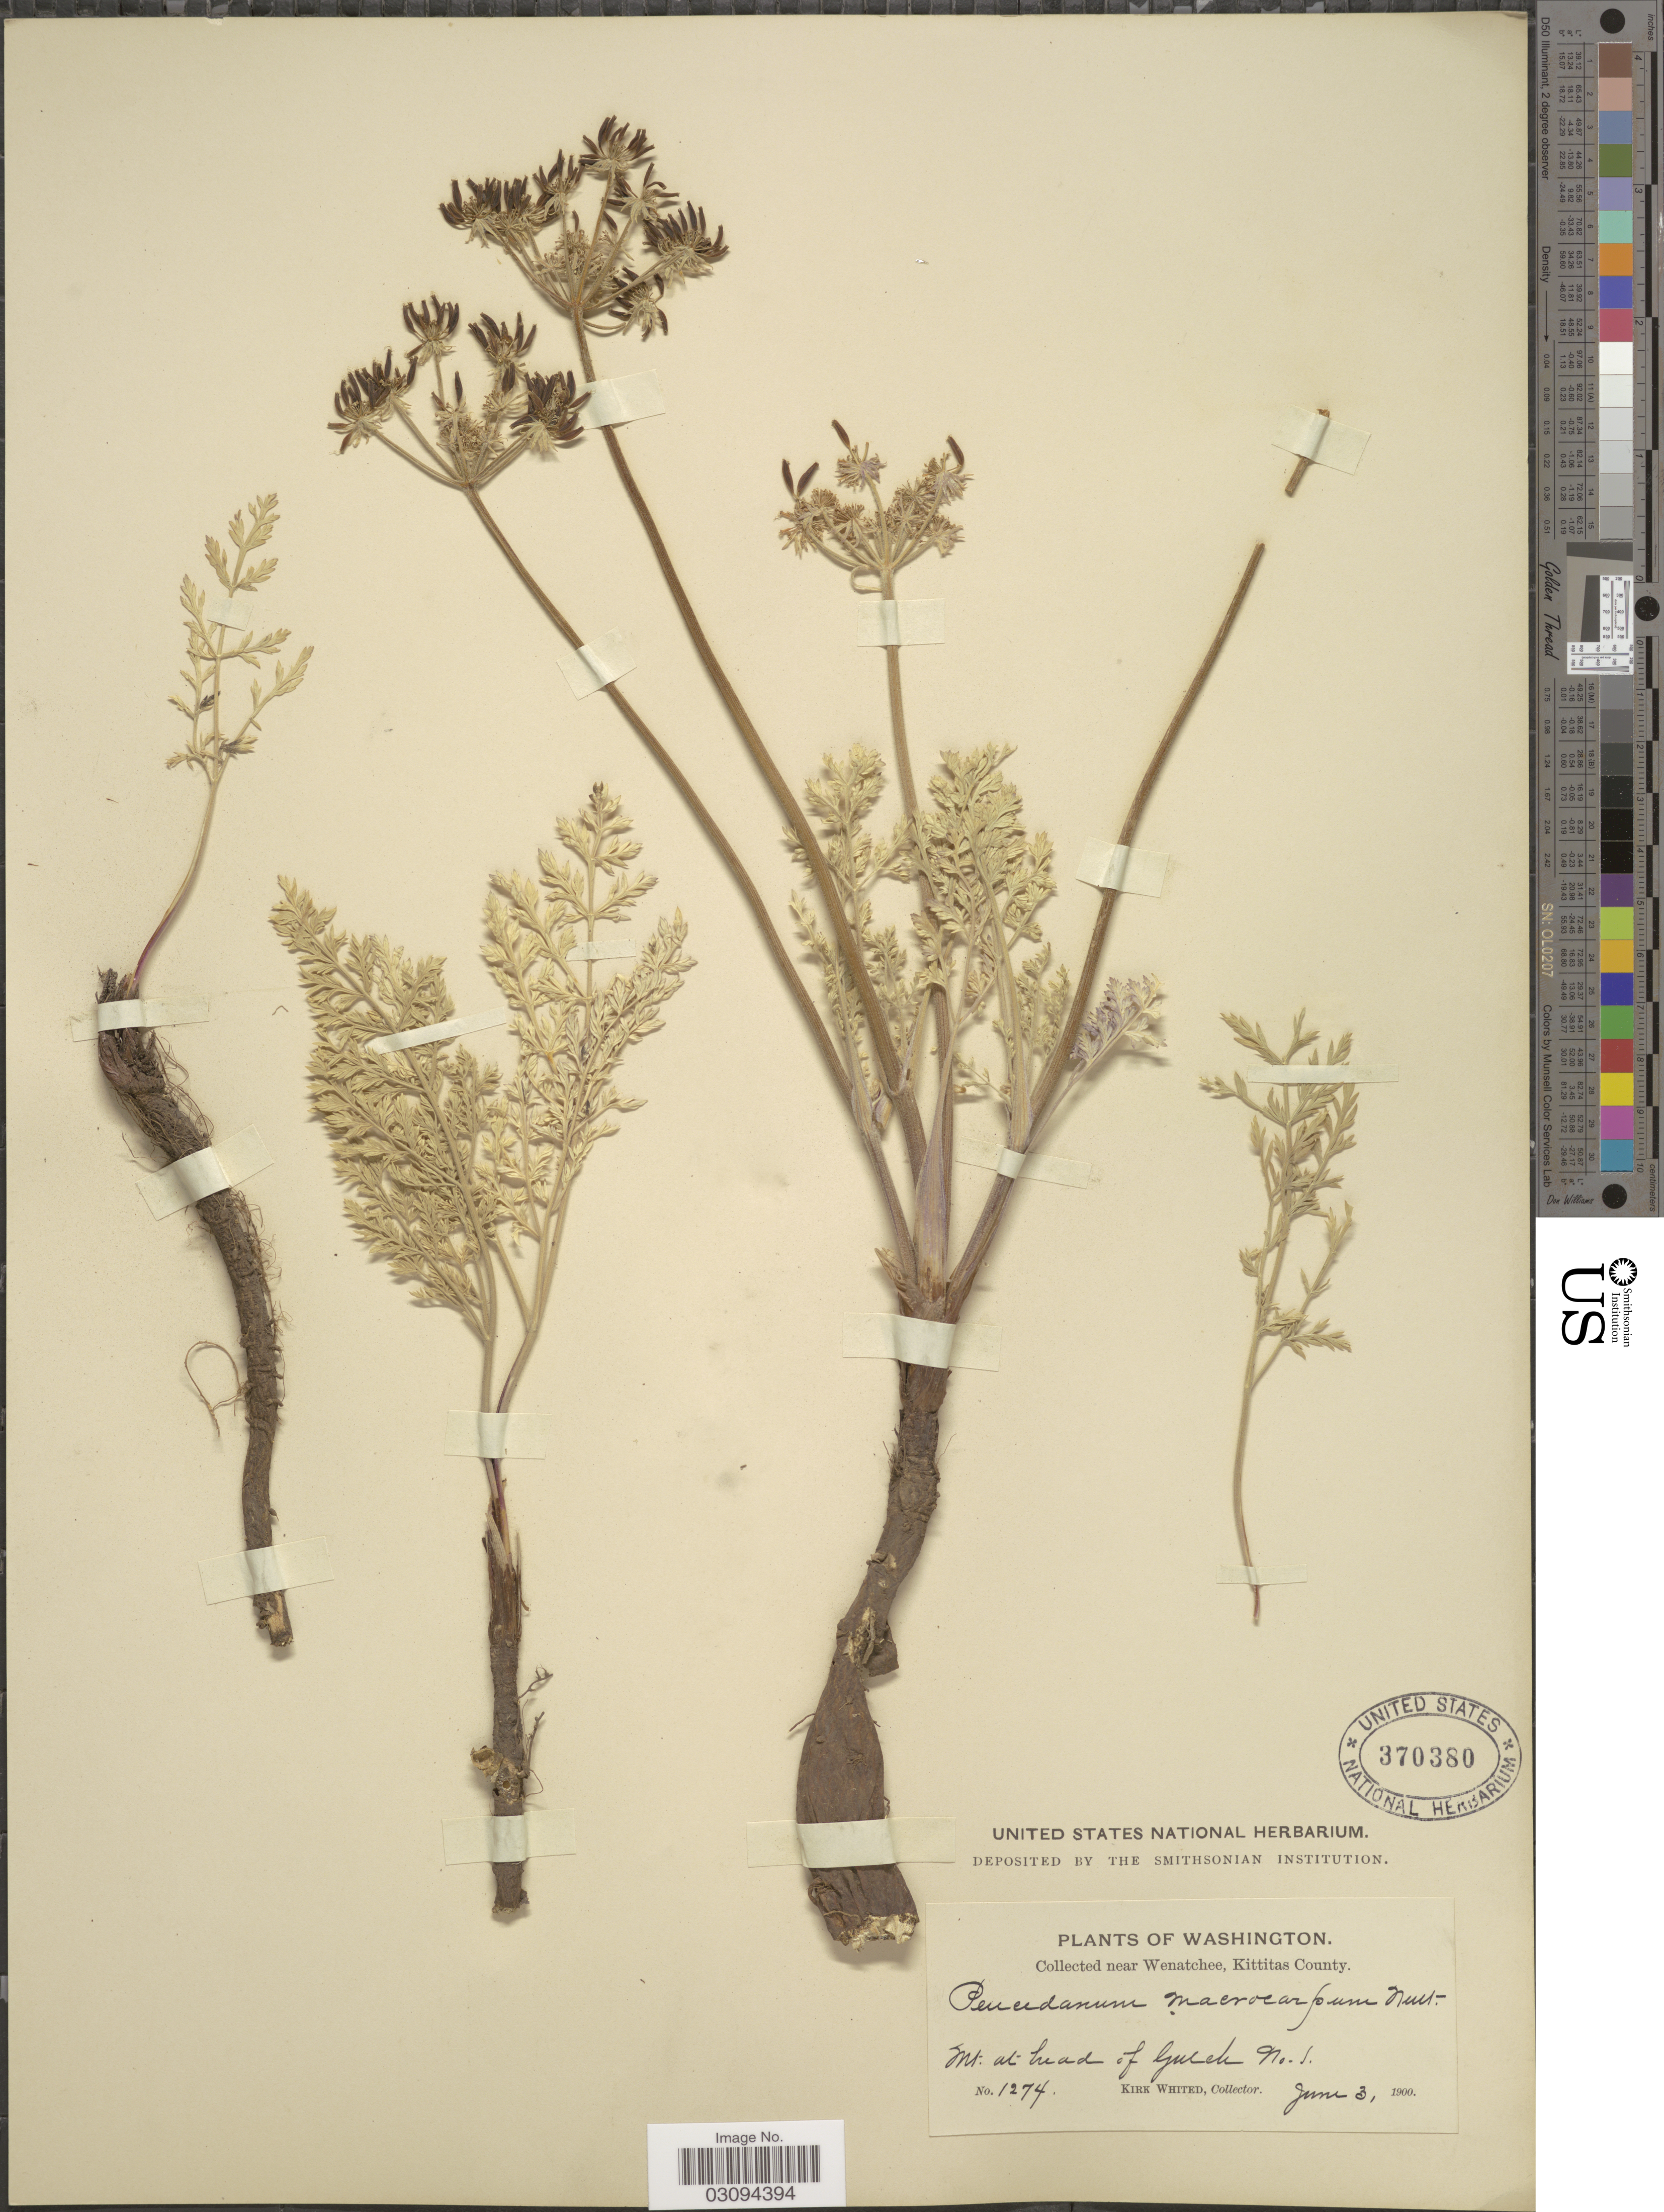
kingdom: Plantae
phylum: Tracheophyta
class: Magnoliopsida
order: Apiales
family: Apiaceae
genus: Lomatium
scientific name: Lomatium macrocarpum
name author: (Hook. et al.) J.M. Coult. & Rose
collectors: K. Whited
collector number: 1274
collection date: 1900-06-03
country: United States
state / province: Washington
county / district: Kittitas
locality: Near Wenatchee, Kittitas County. Mt. at head of Gulch No. 1.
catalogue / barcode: US 370380